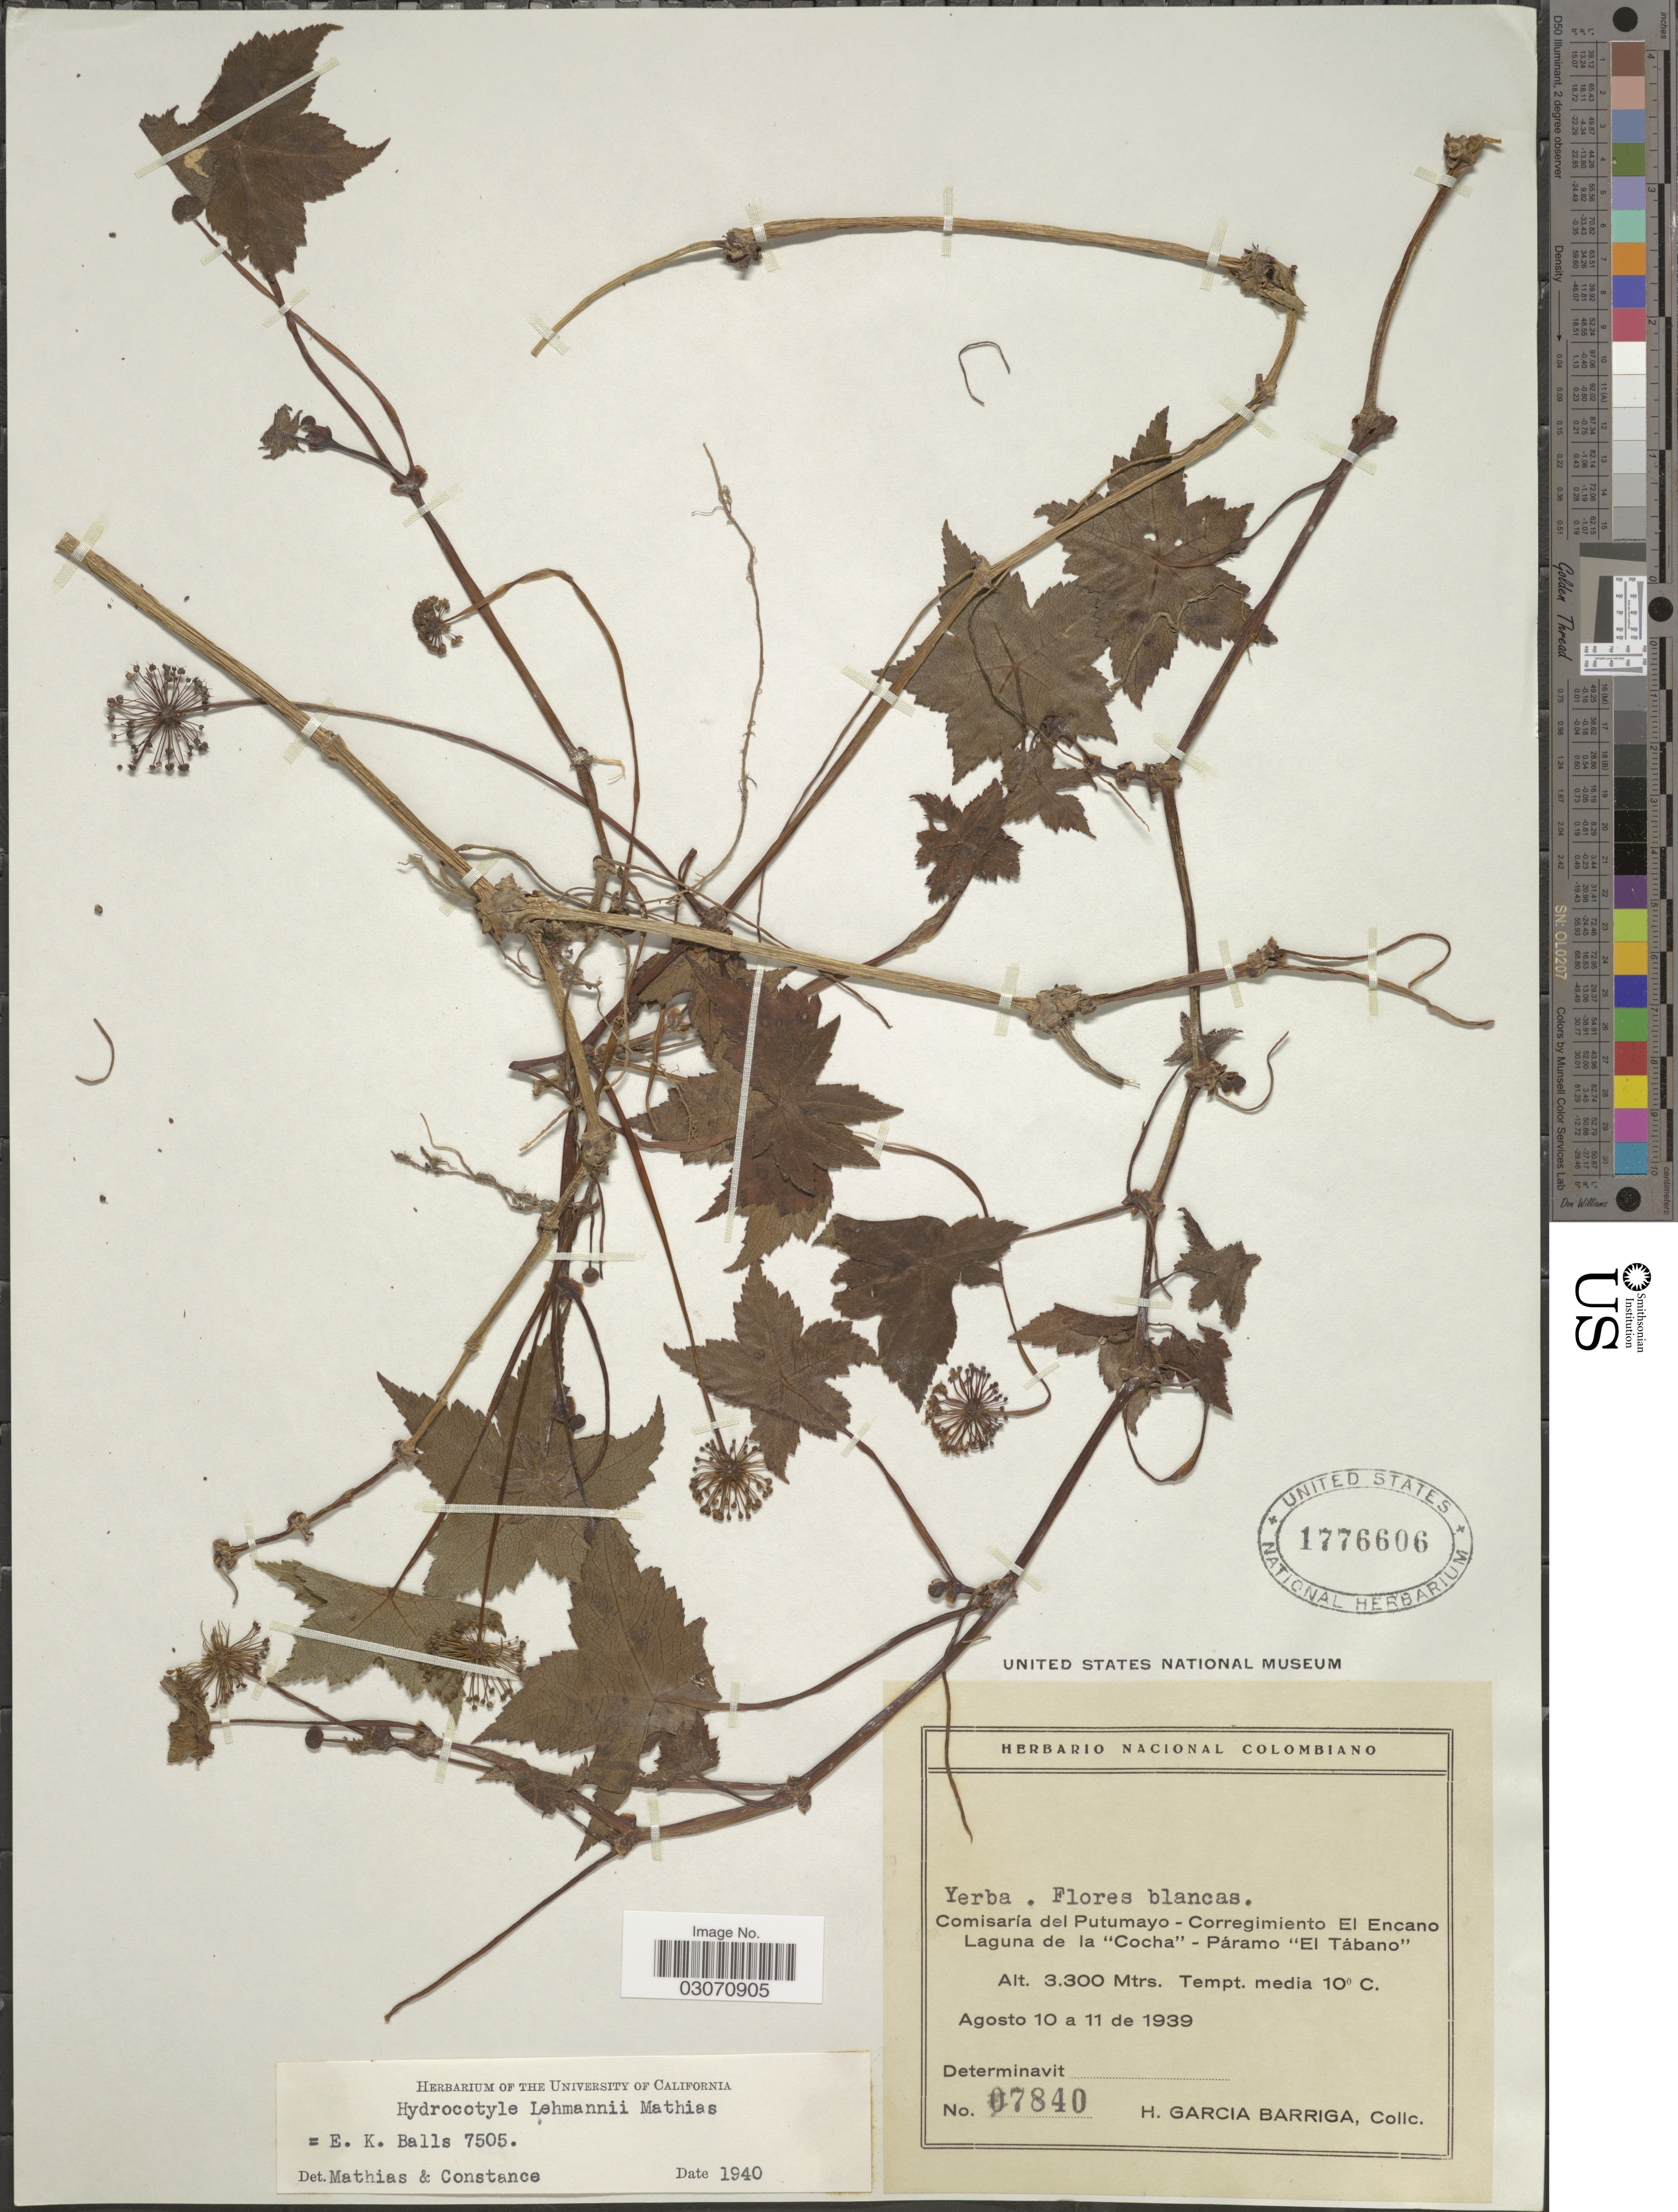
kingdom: Plantae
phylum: Tracheophyta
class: Magnoliopsida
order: Apiales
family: Araliaceae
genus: Hydrocotyle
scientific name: Hydrocotyle lehmannii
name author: Mathias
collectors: H. García Barriga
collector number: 7840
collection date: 1939-08-10/1939-08-11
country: Colombia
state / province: Putumayo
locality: Comisaría del Putumayo - Corregimiento El Encano Laguna de la 'Cocha' - Páramo 'El Tábano'.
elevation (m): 3300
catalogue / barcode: US 1776606